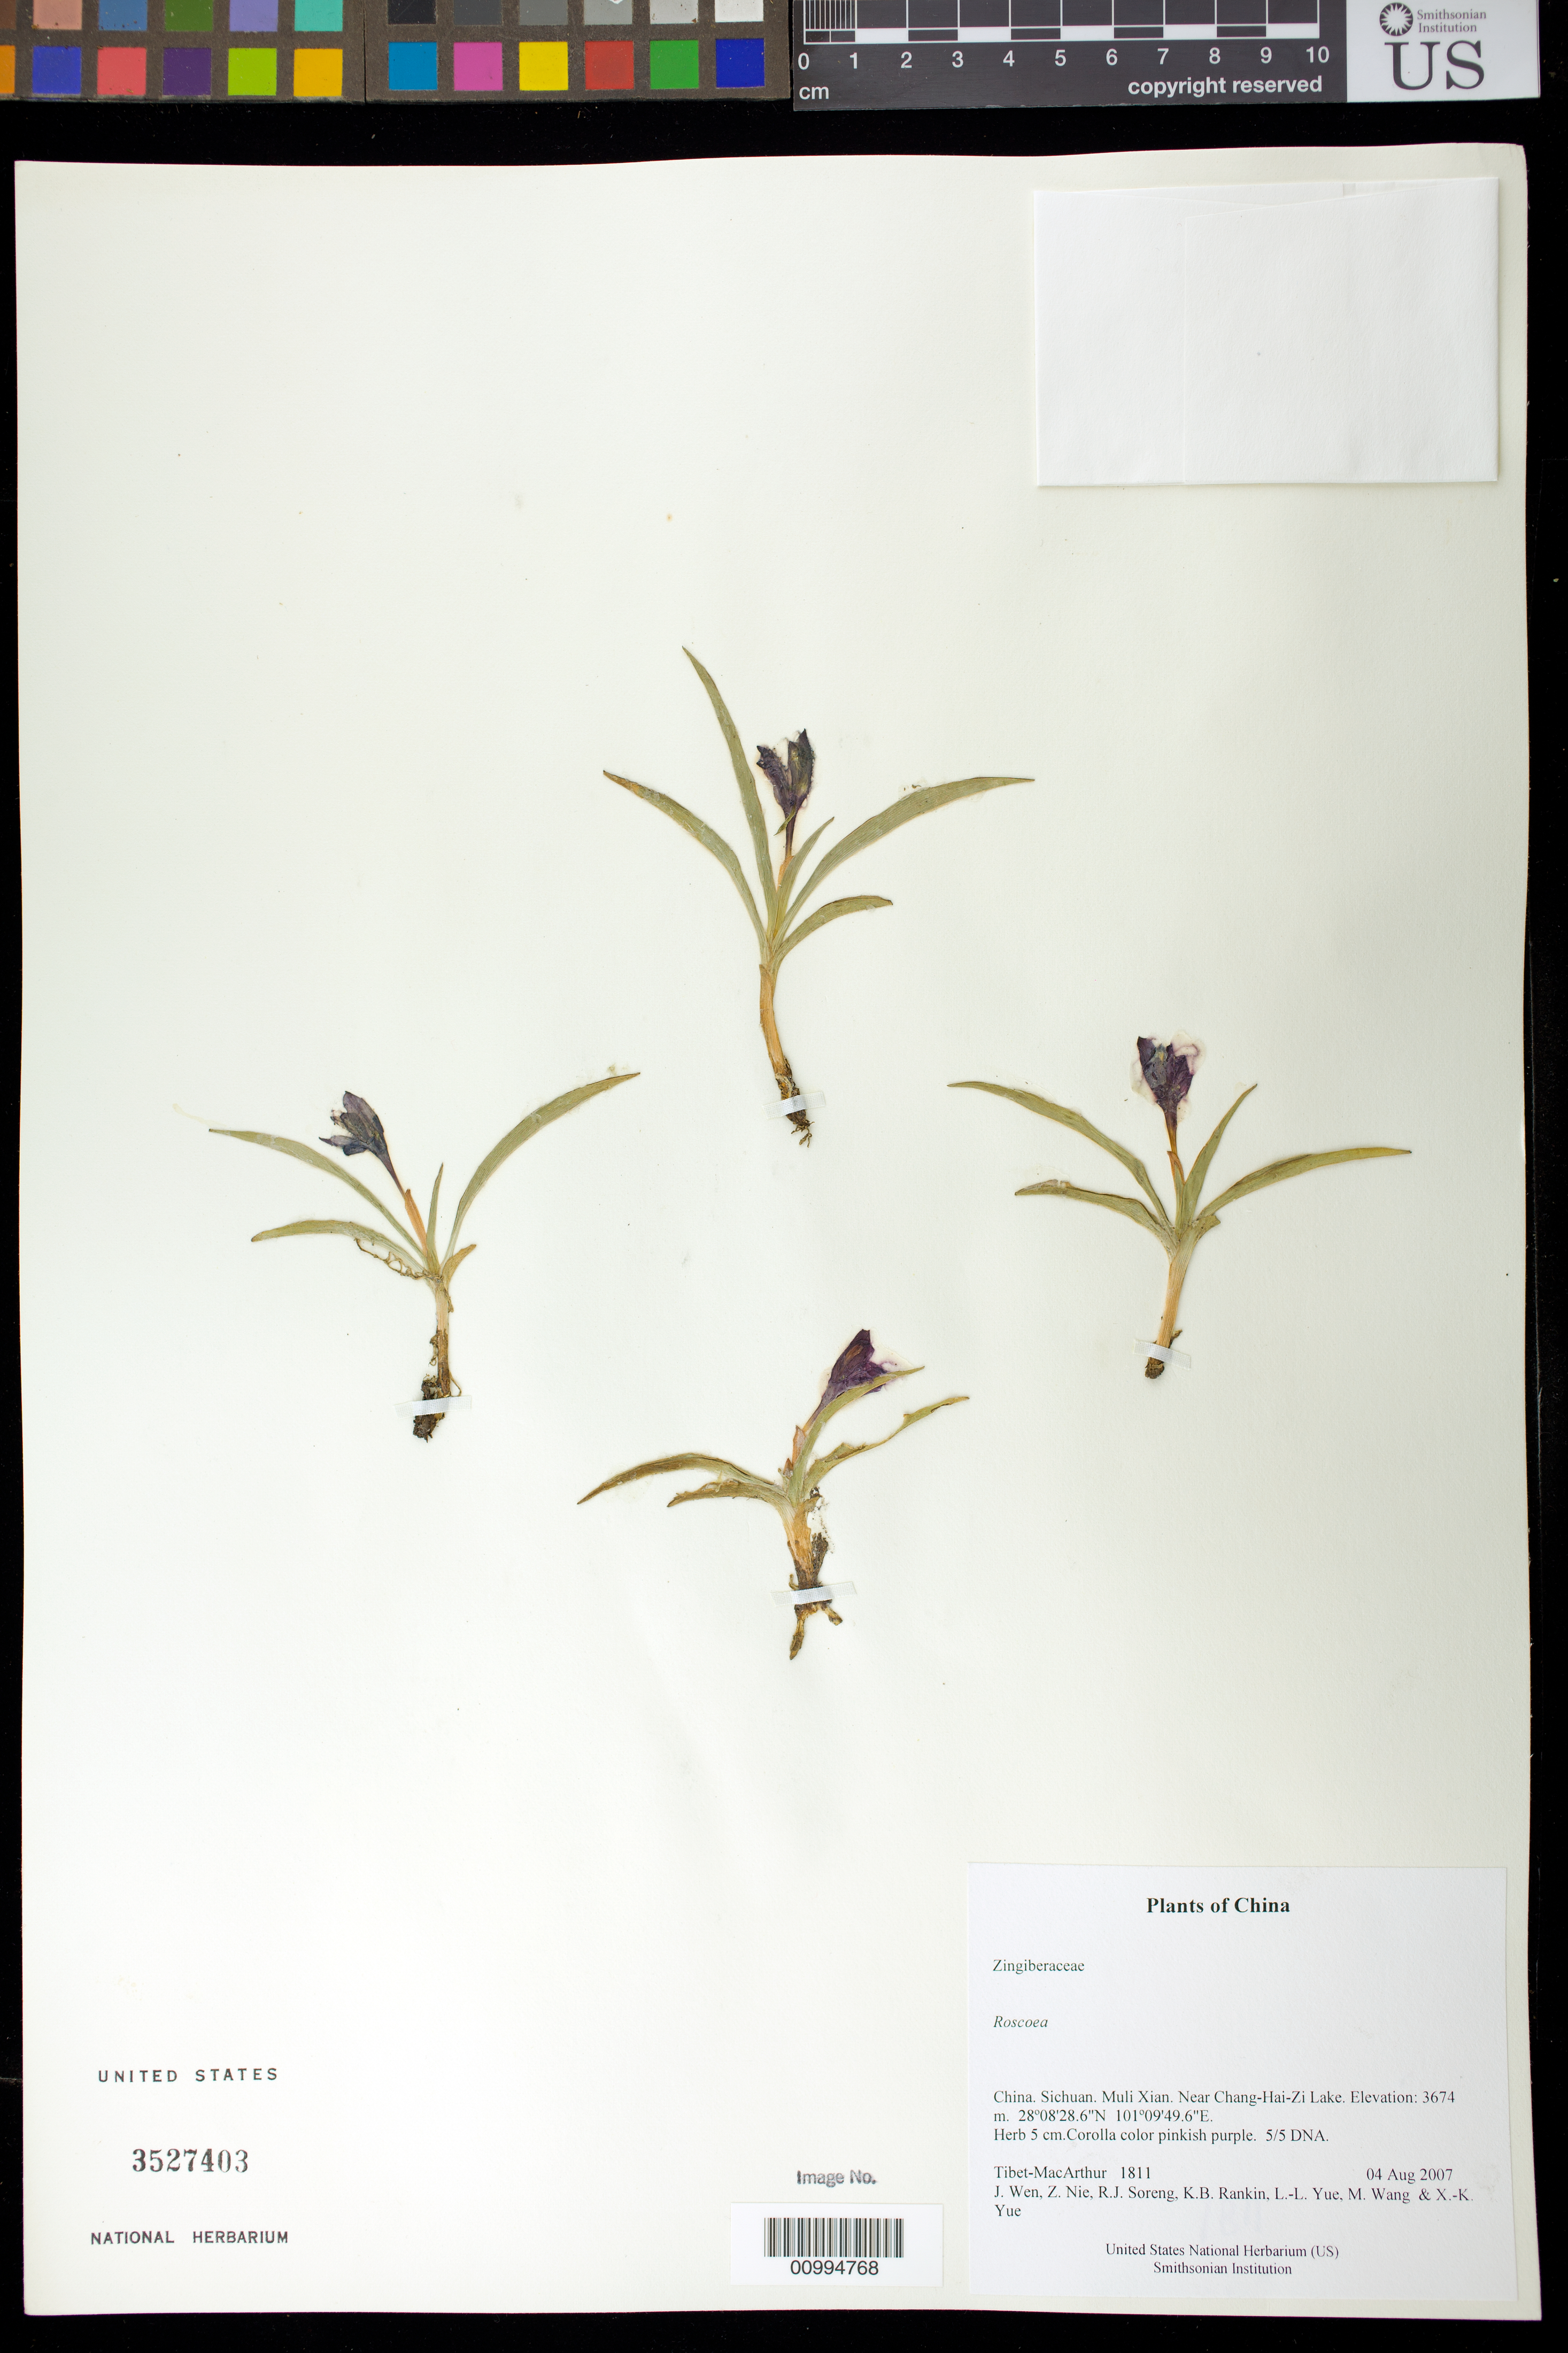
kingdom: Plantae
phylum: Tracheophyta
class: Liliopsida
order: Zingiberales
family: Zingiberaceae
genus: Roscoea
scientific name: Roscoea sp.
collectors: Tibet-MacArthur, J. Wen, Z. Nie, R. J. Soreng, K. Rankin, L. Yue, M. Wang & X. Yue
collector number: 1811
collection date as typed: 04 Aug 2007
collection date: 2007-08-04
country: China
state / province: Sichuan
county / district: Muli Xian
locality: Near Chang-Hai-Zi Lake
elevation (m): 3674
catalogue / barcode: US 3527403